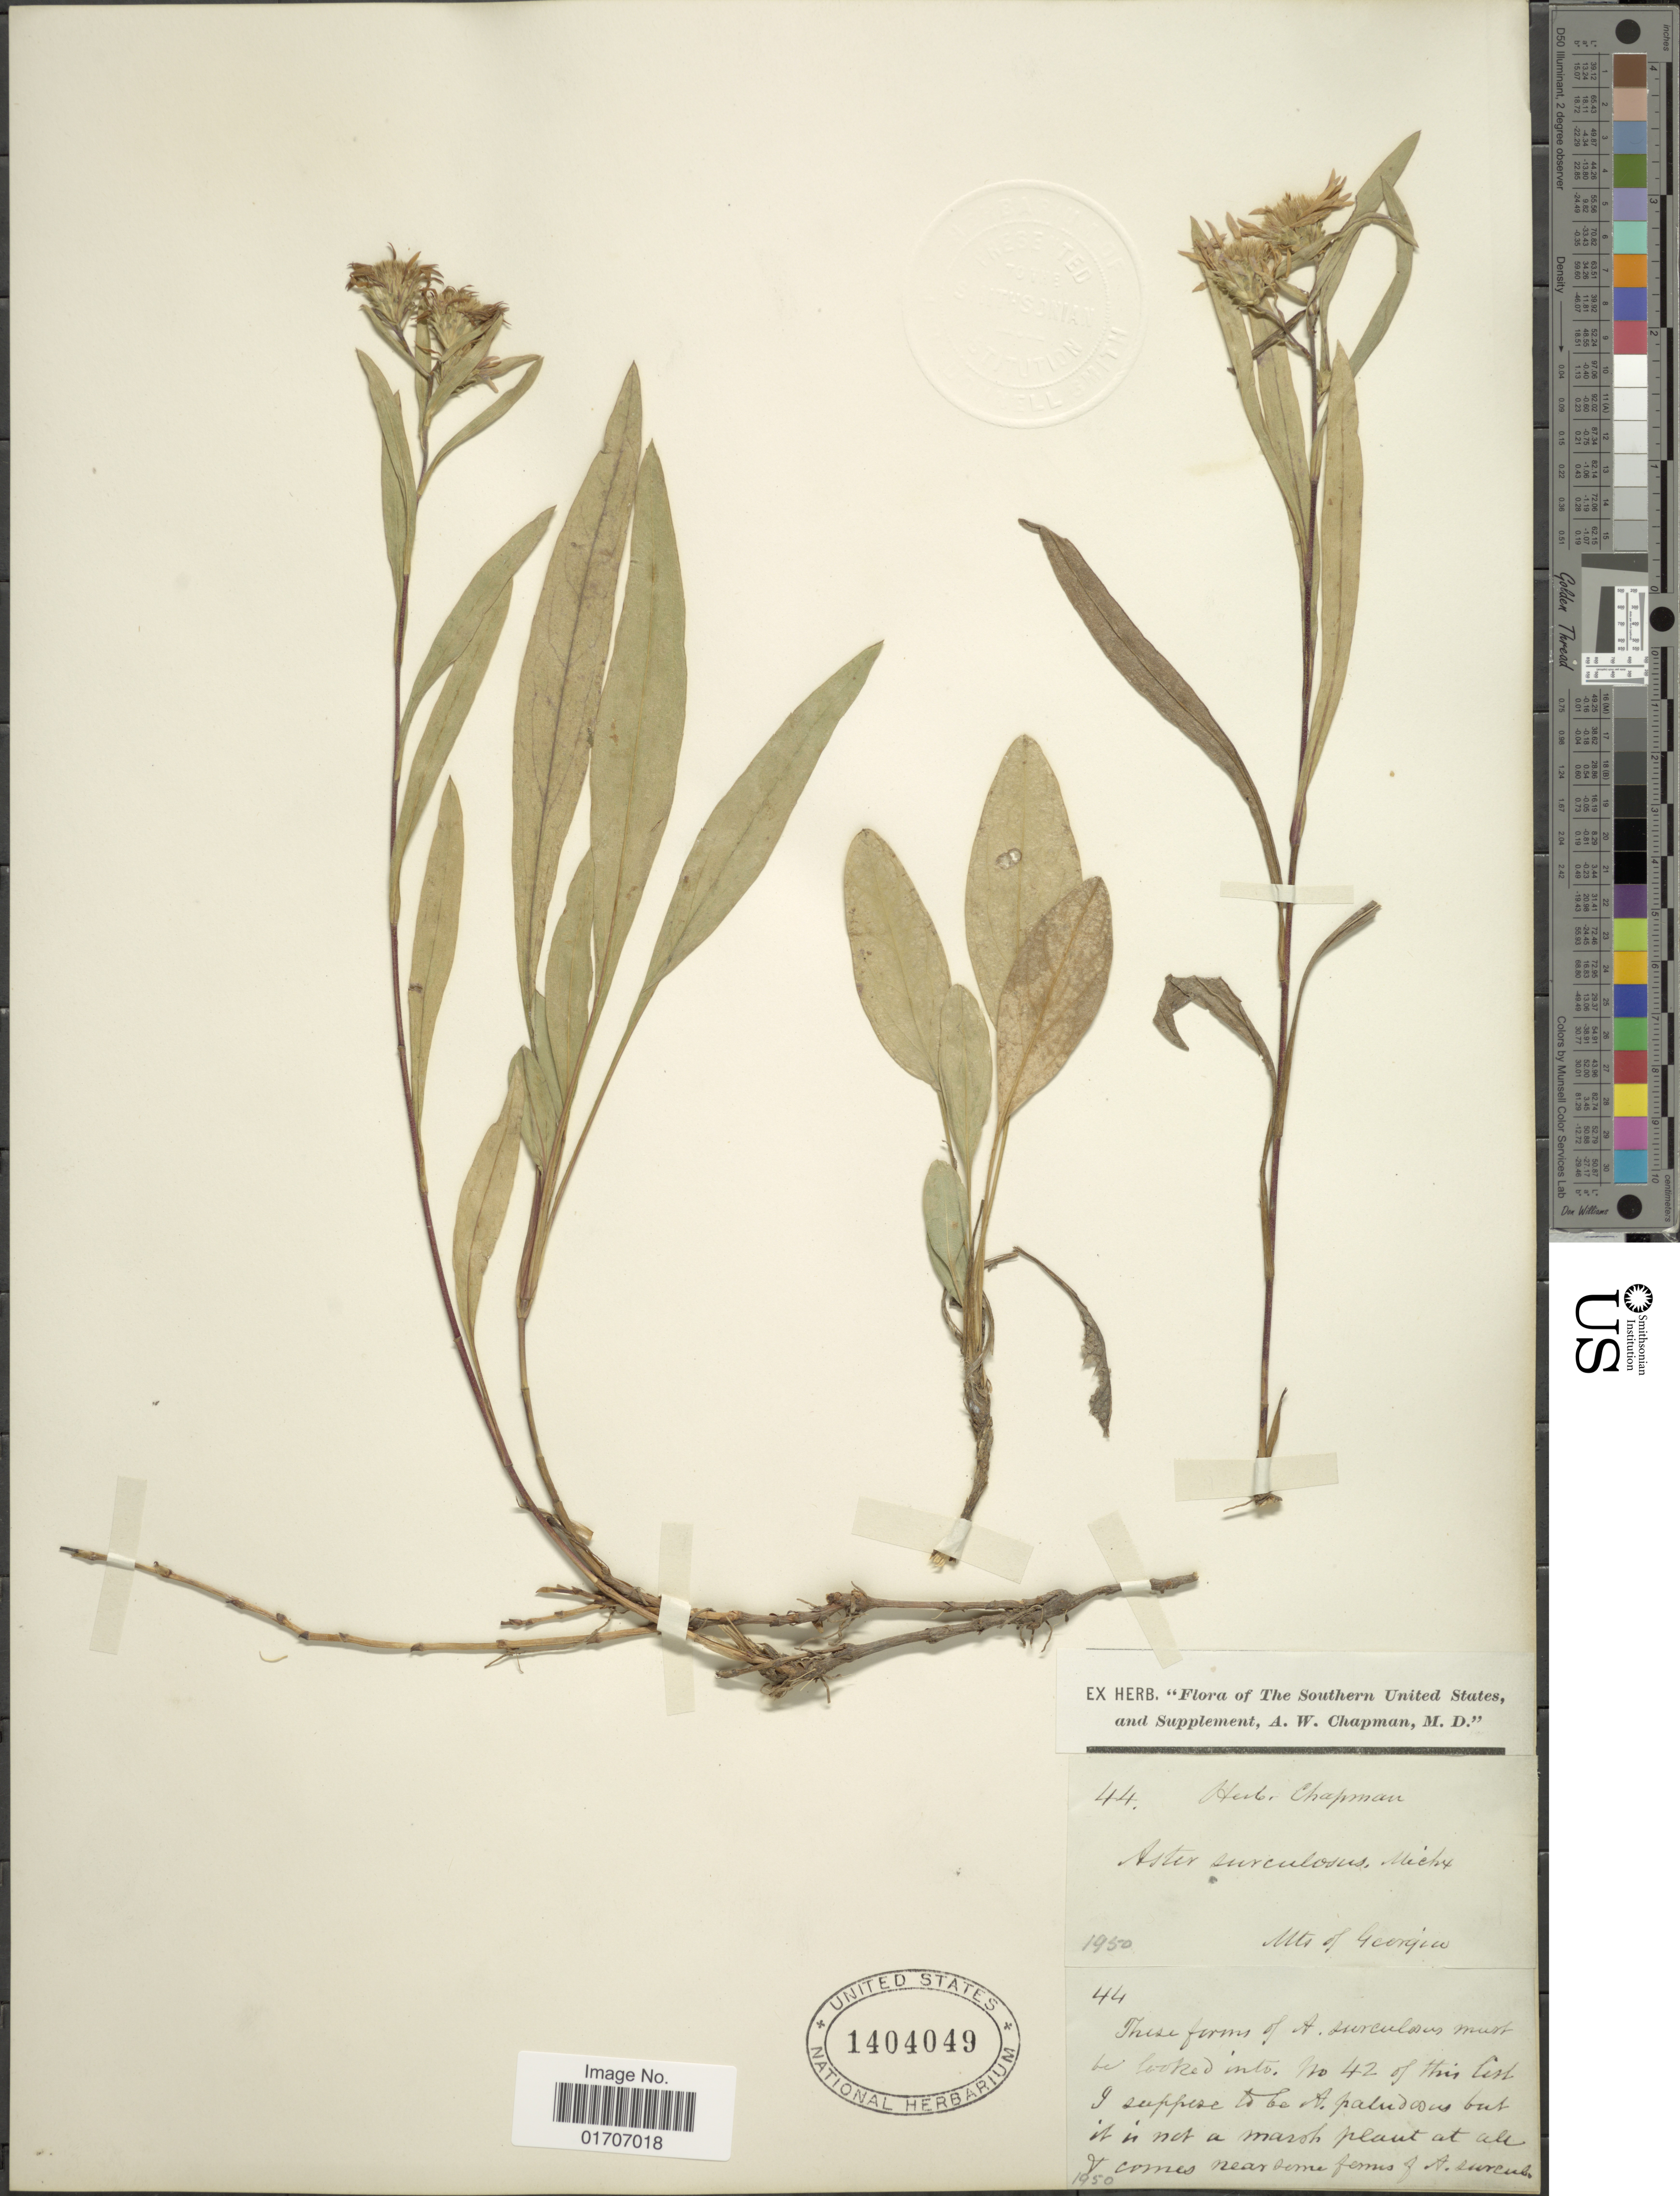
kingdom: Plantae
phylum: Tracheophyta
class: Magnoliopsida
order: Asterales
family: Asteraceae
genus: Eurybia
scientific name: Eurybia surculosa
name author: (Michx.) G.L. Nesom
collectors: A. W. Chapman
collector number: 44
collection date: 1950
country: United States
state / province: Georgia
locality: Mts. of Georgia.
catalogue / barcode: US 1404049